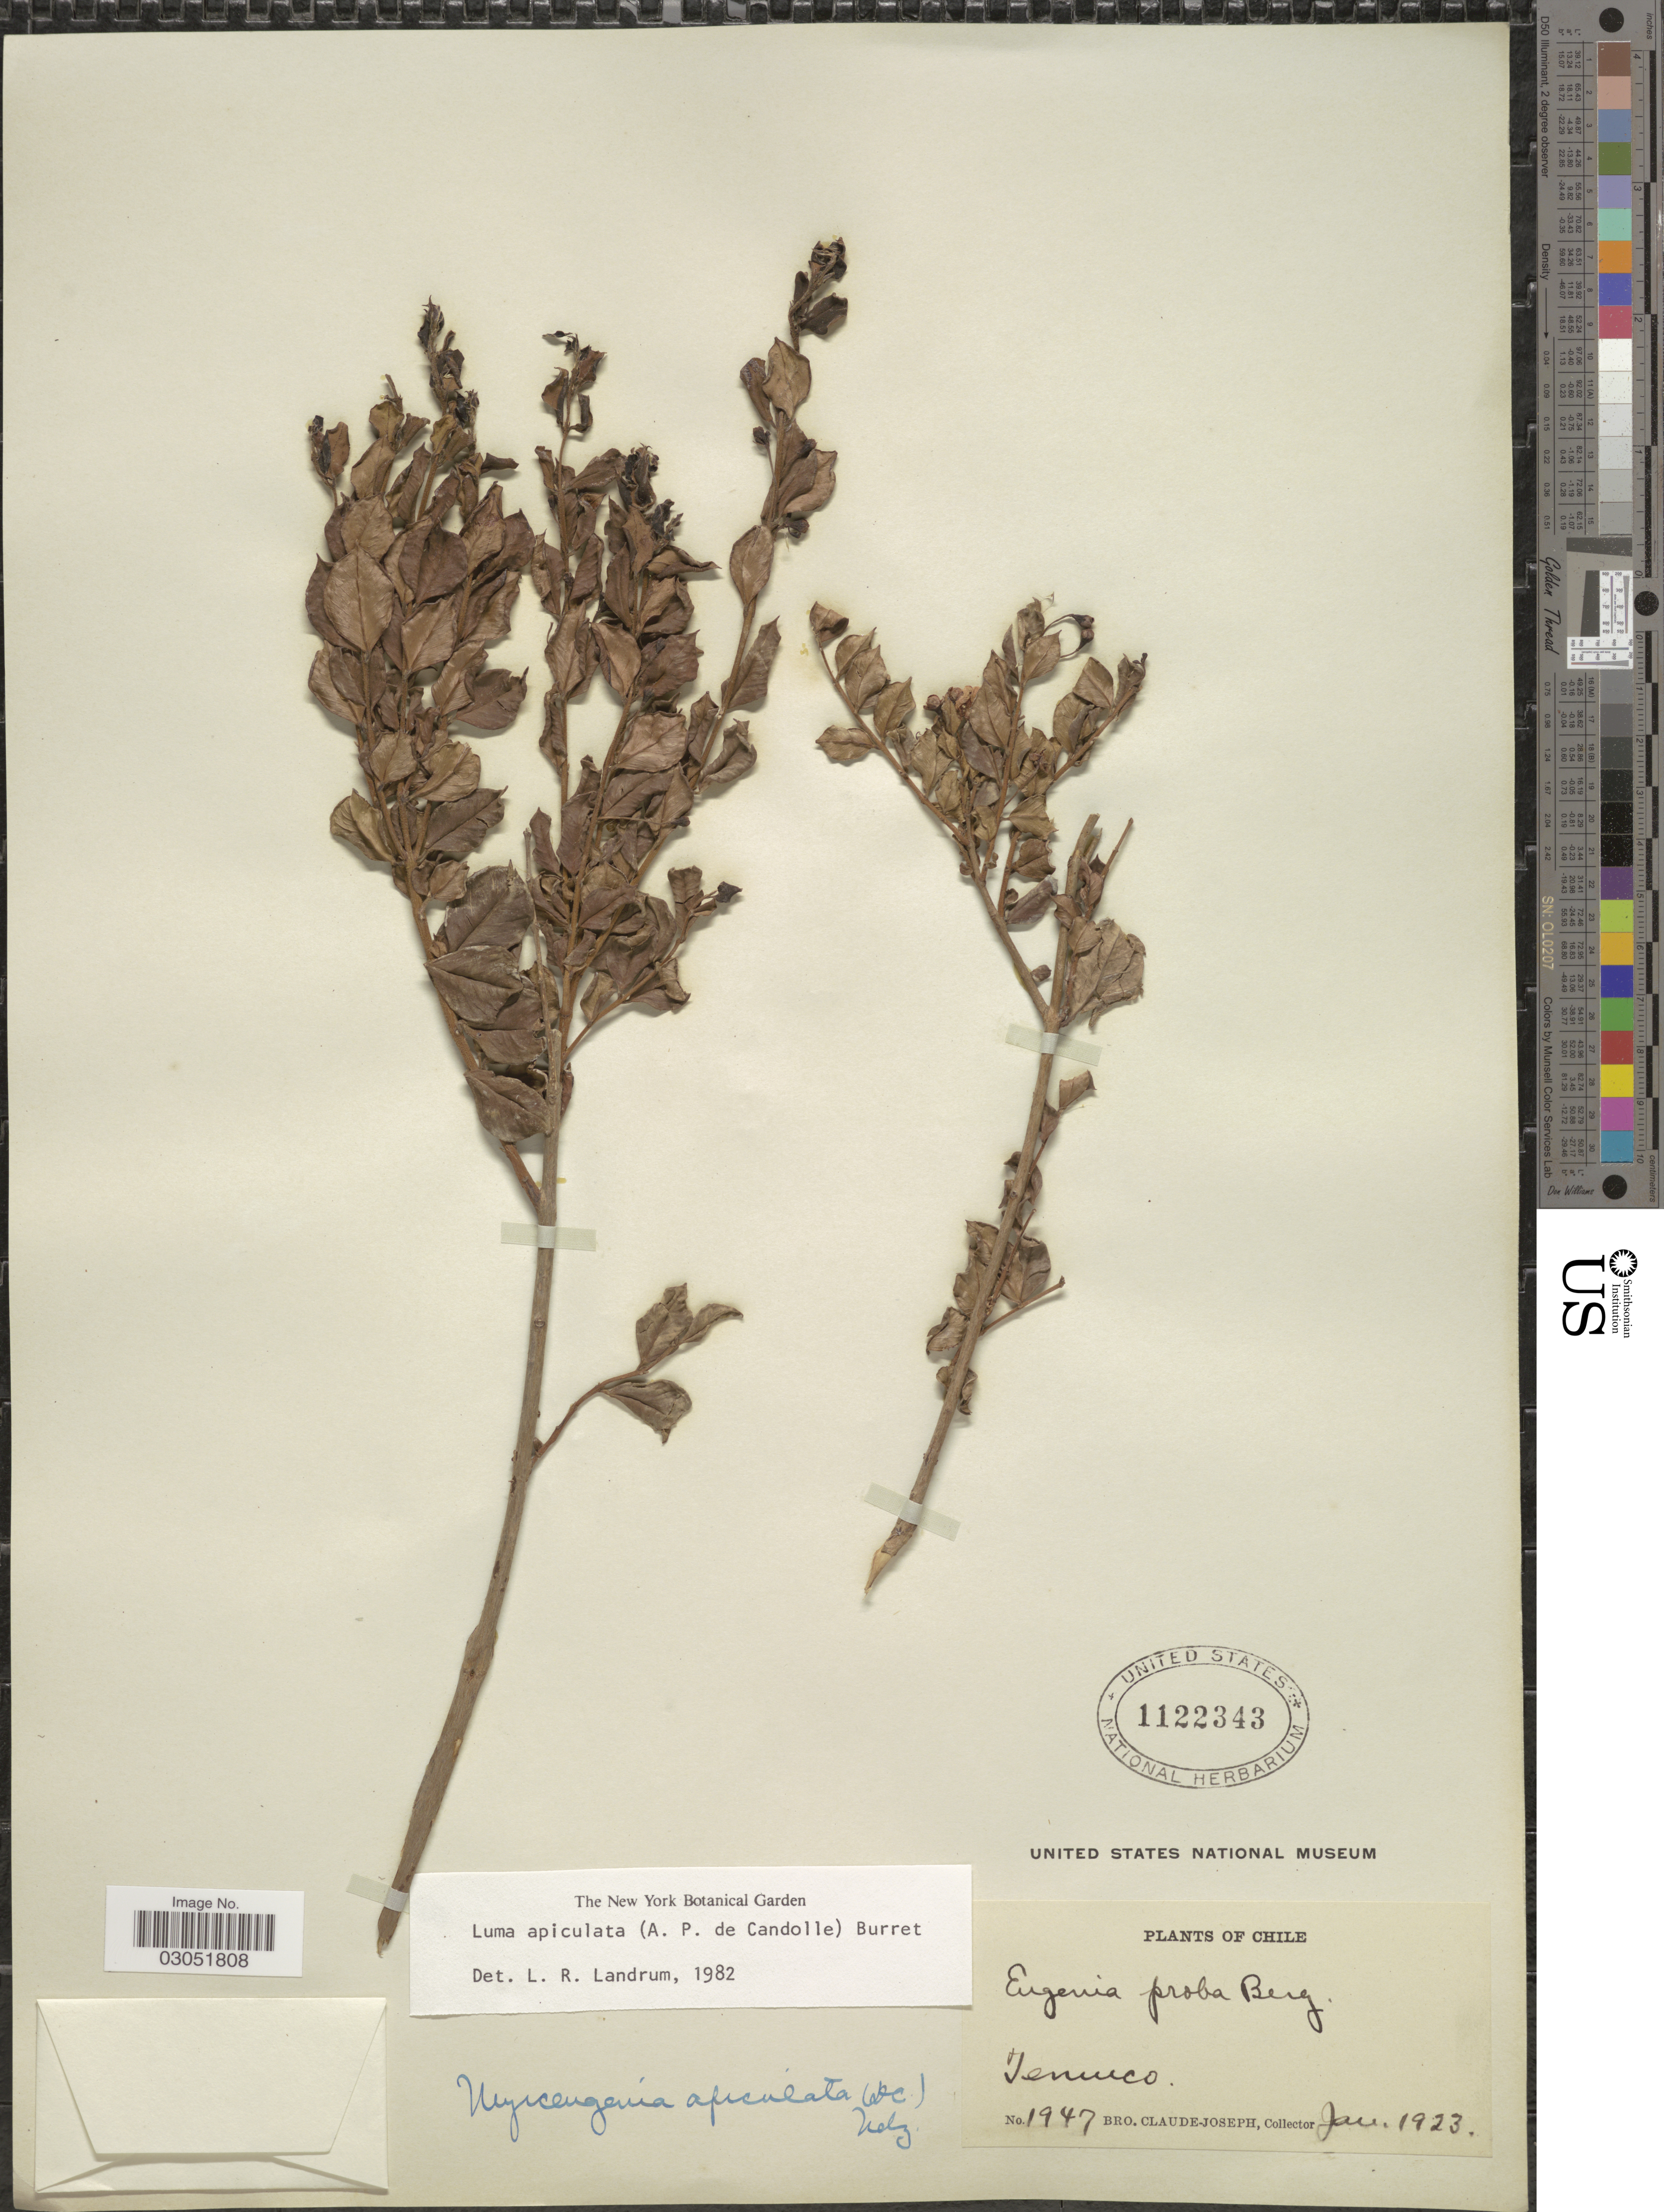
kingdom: Plantae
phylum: Tracheophyta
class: Magnoliopsida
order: Myrtales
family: Myrtaceae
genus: Luma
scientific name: Luma apiculata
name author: (DC.) Burret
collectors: Bro. Claude-Joseph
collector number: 1947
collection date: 1923-01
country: Chile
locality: Temuco.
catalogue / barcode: US 1122343